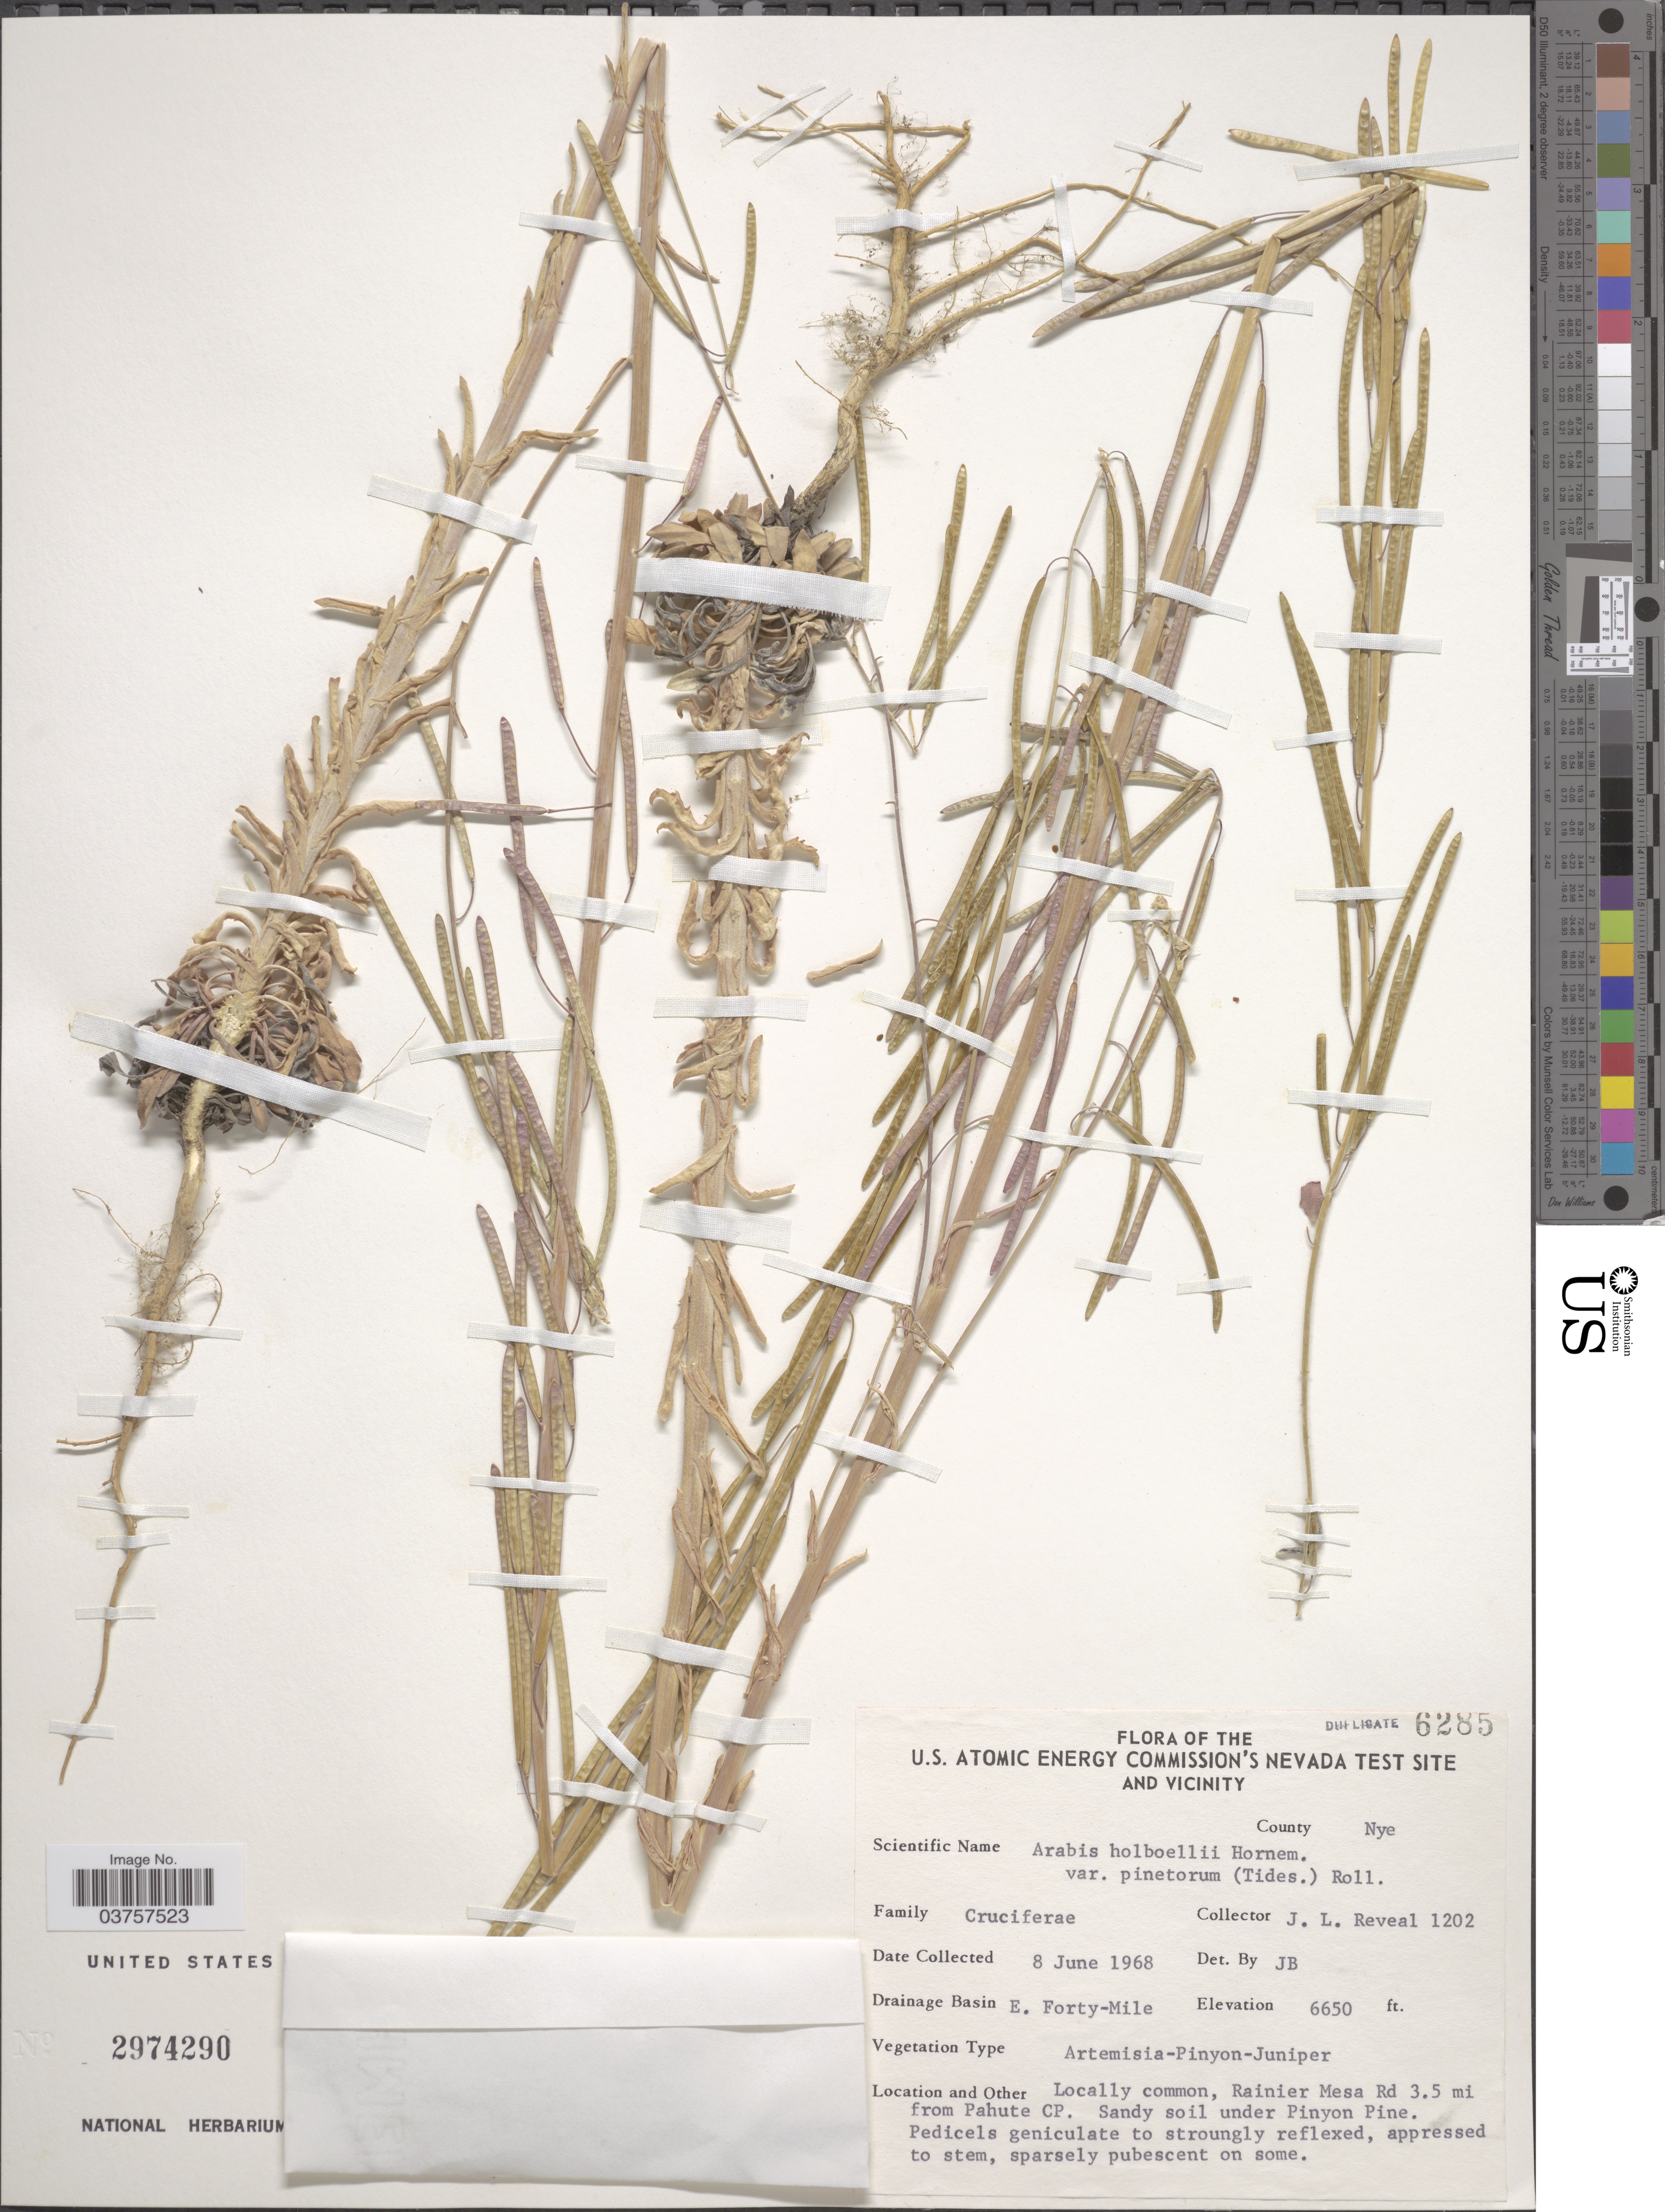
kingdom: Plantae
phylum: Tracheophyta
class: Magnoliopsida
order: Brassicales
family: Brassicaceae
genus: Arabis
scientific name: Arabis holboellii var. pinetorum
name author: (Tidestr.) Rollins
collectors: J. L. Reveal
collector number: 1202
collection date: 1968-06-08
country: United States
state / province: Nevada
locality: U.S. Atomic Energy Commission's Nevada Test Site and Vicinity. County Nye. Drainage Basin E. Forty-Mile. Rainier Mesa Rd 3.5 mi. from Pahute CP. Sandy soil under Pinyon Pine.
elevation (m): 2027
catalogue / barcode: US 2974290